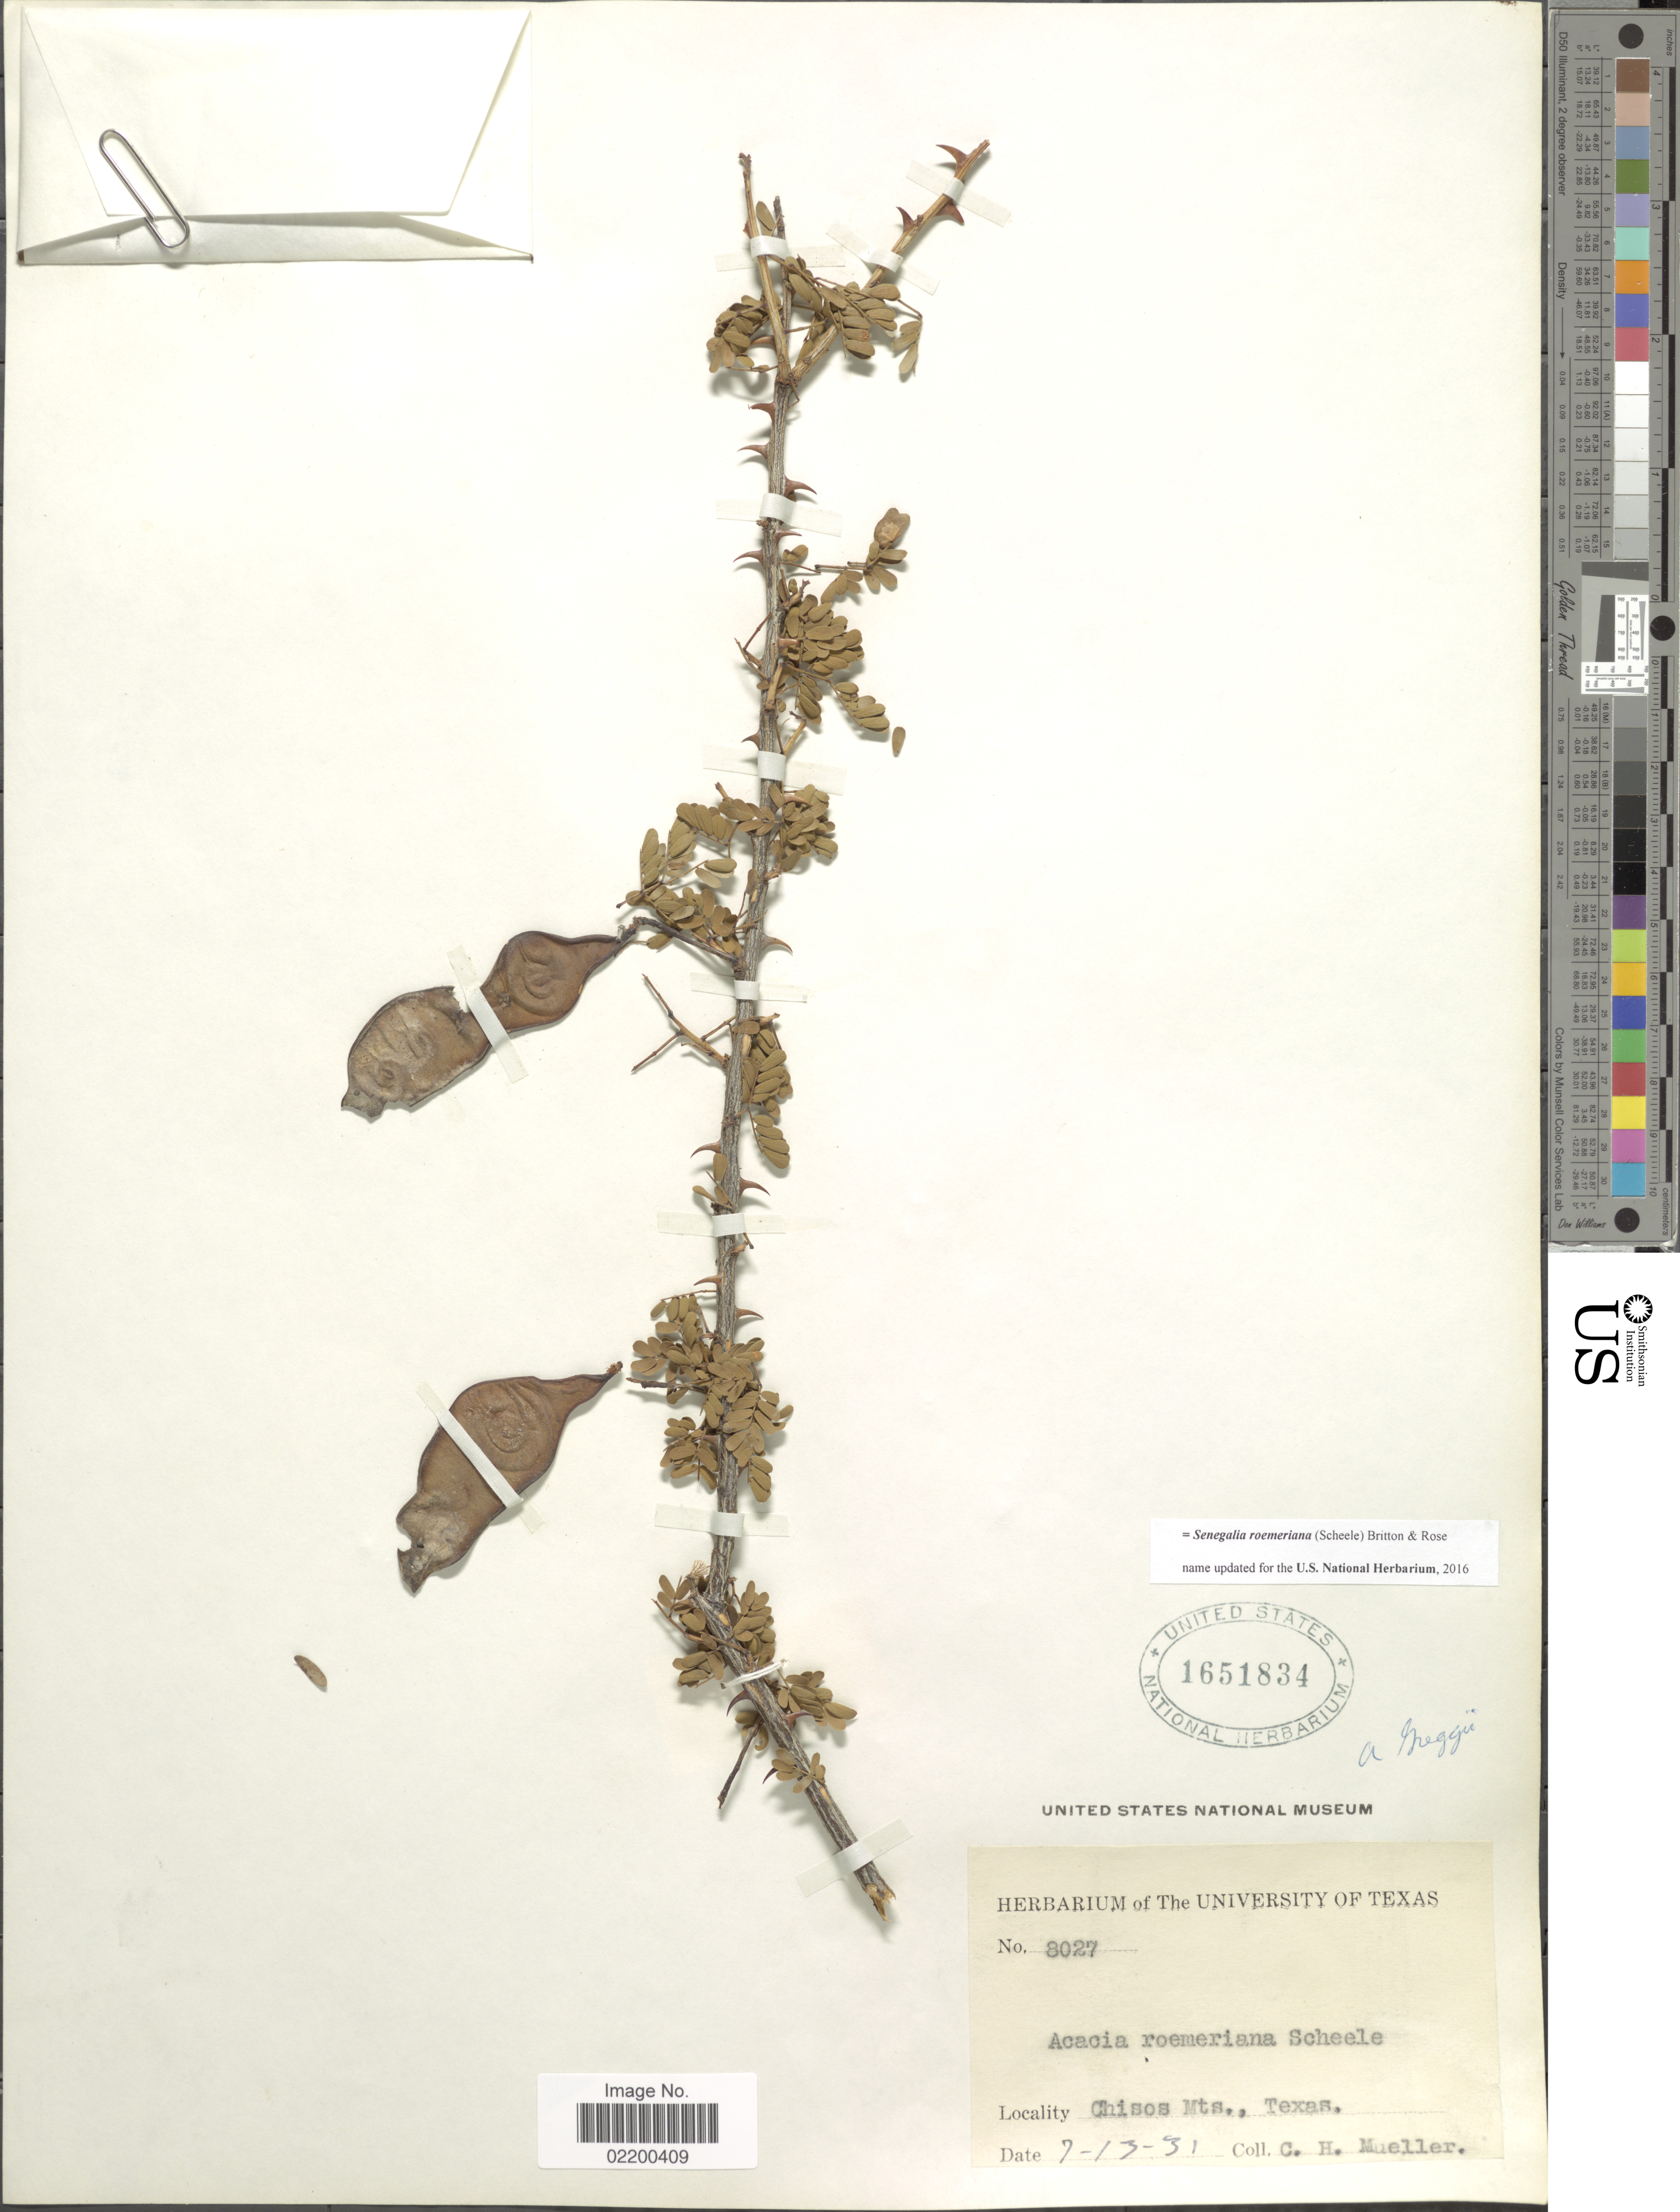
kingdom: Plantae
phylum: Tracheophyta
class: Magnoliopsida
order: Fabales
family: Fabaceae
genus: Senegalia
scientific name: Senegalia roemeriana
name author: (Scheele) Britton & Rose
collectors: C. H. Mueller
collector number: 8027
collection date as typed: Transcribed d/m/y: 13/7/31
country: United States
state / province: Texas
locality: Chisos Mts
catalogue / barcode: US 1651834